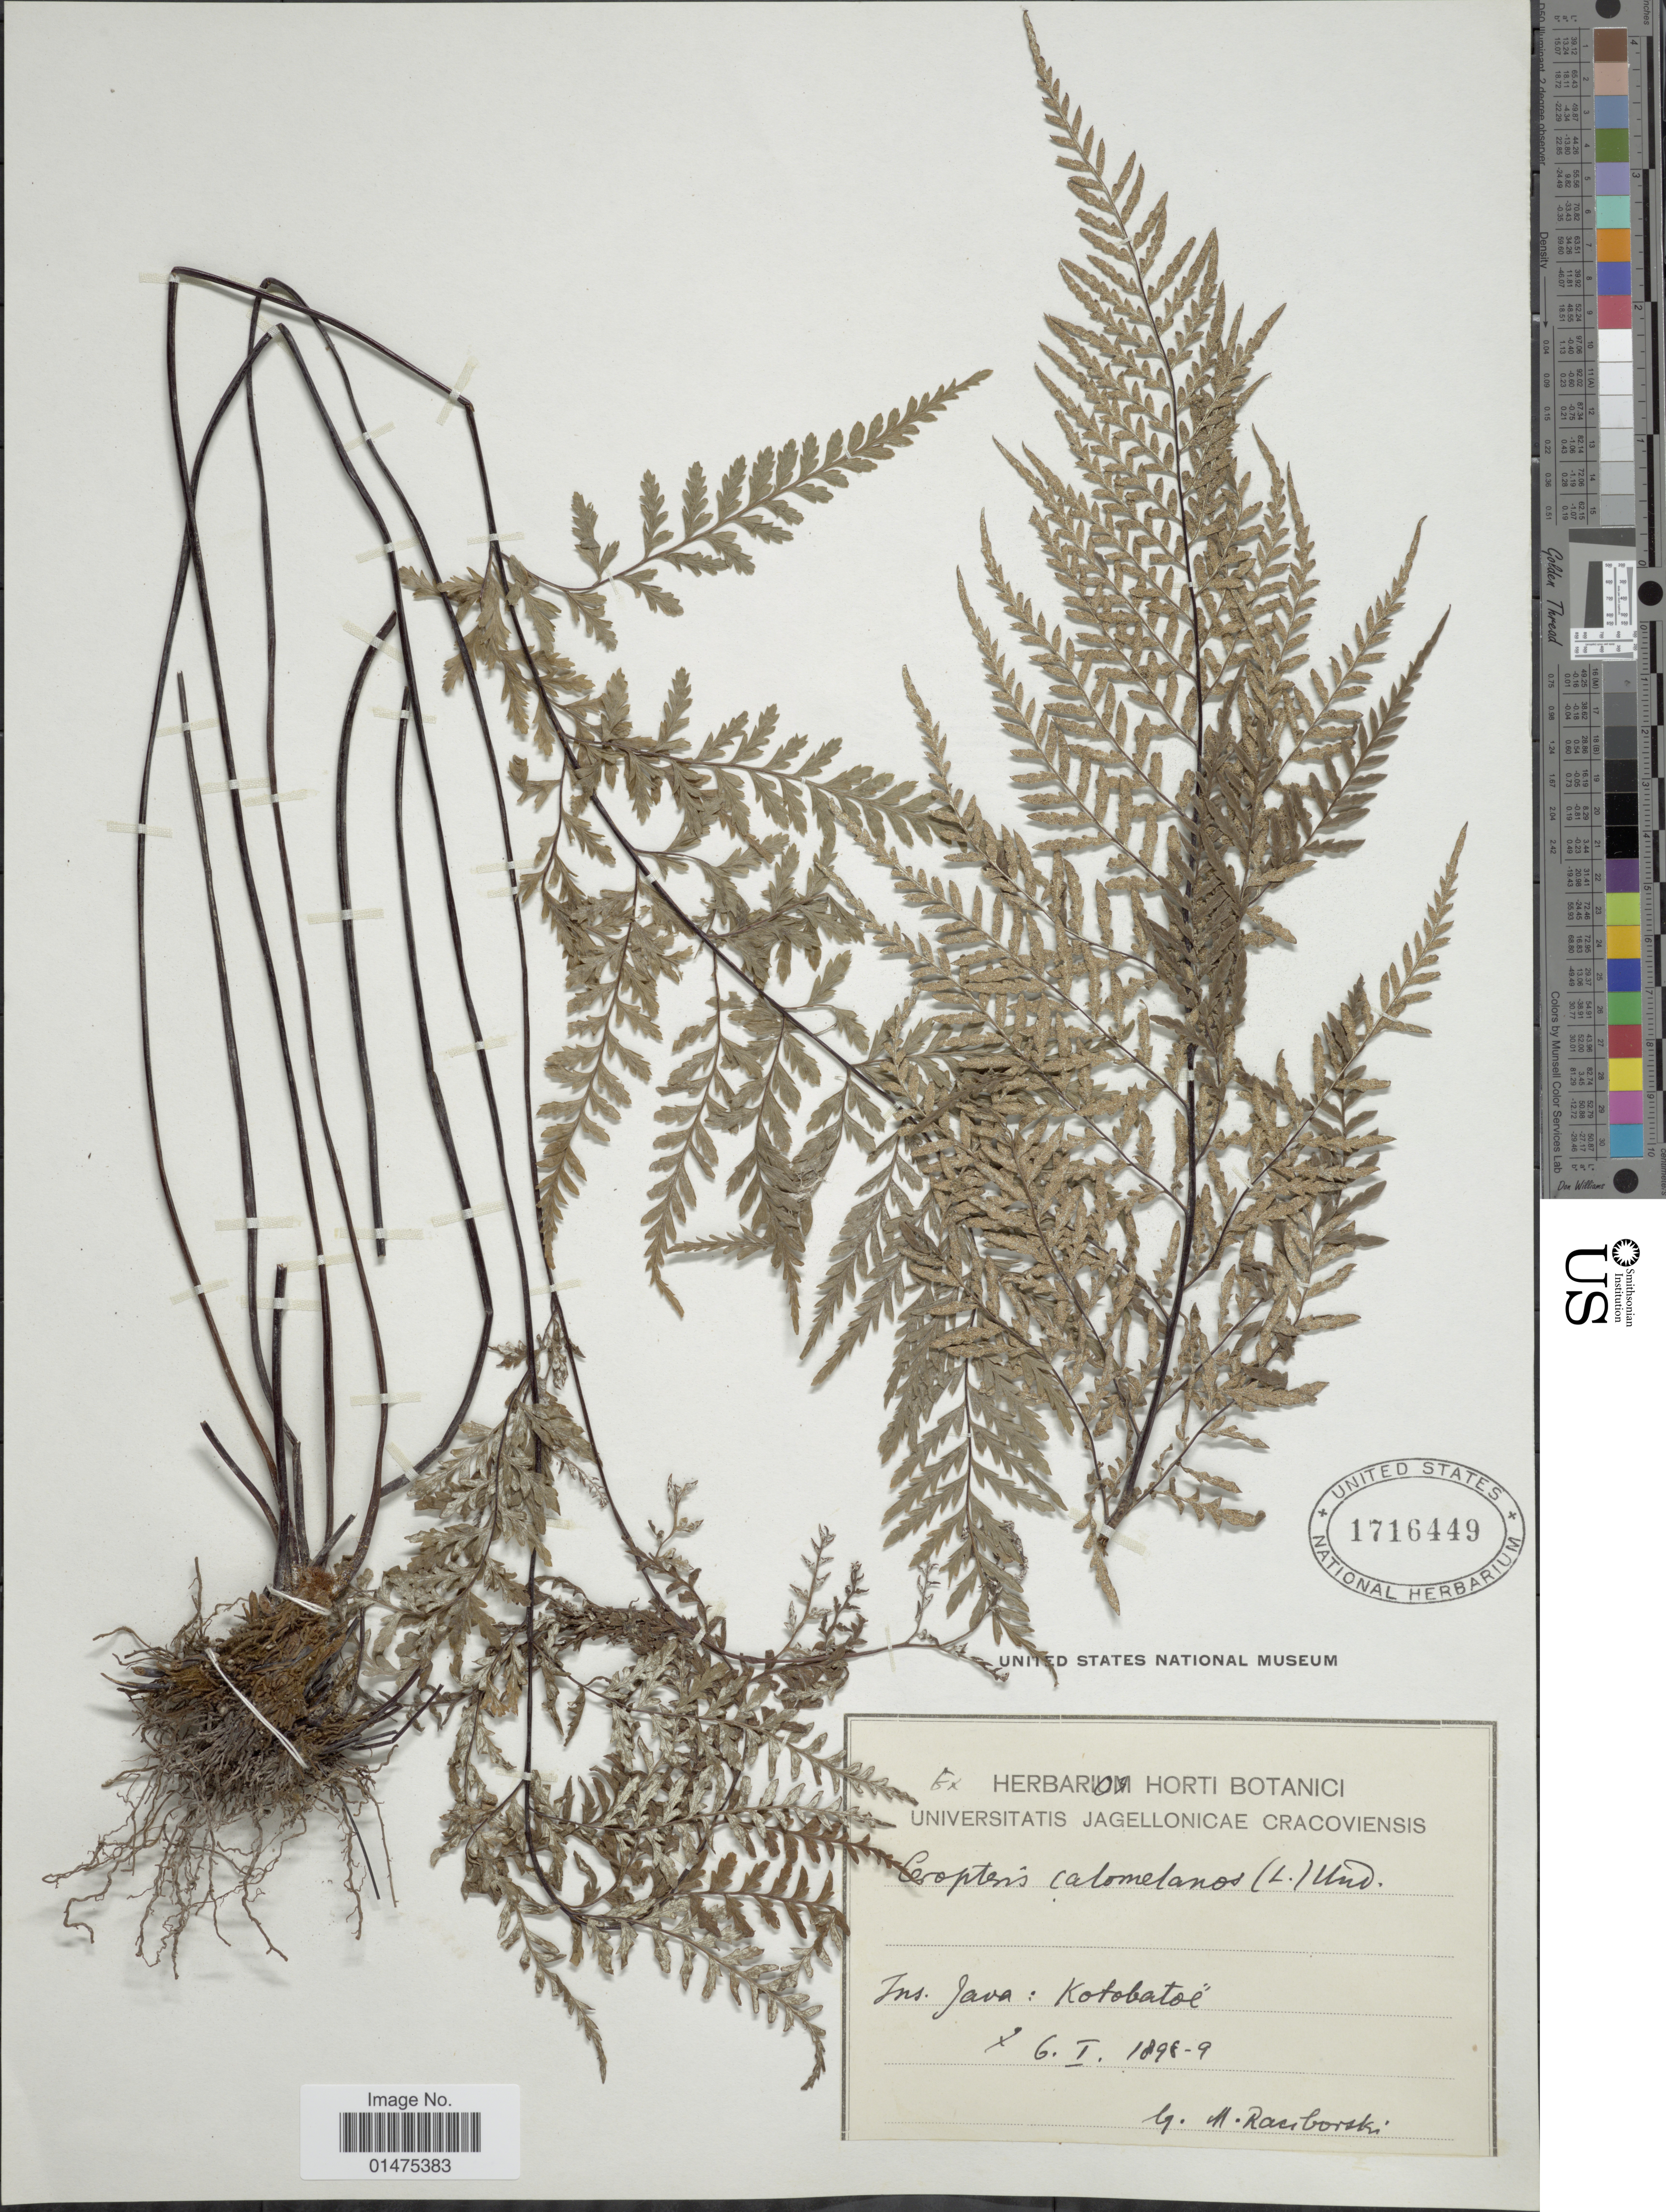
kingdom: Plantae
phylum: Tracheophyta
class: Polypodiopsida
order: Polypodiales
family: Pteridaceae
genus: Pityrogramma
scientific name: Pityrogramma calomelanos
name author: (L.) Link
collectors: M. Raciborski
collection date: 1898-01-06/1899-01-06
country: Indonesia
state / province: Java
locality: Ins. Java.,Kotobatoe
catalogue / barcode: US 1416449